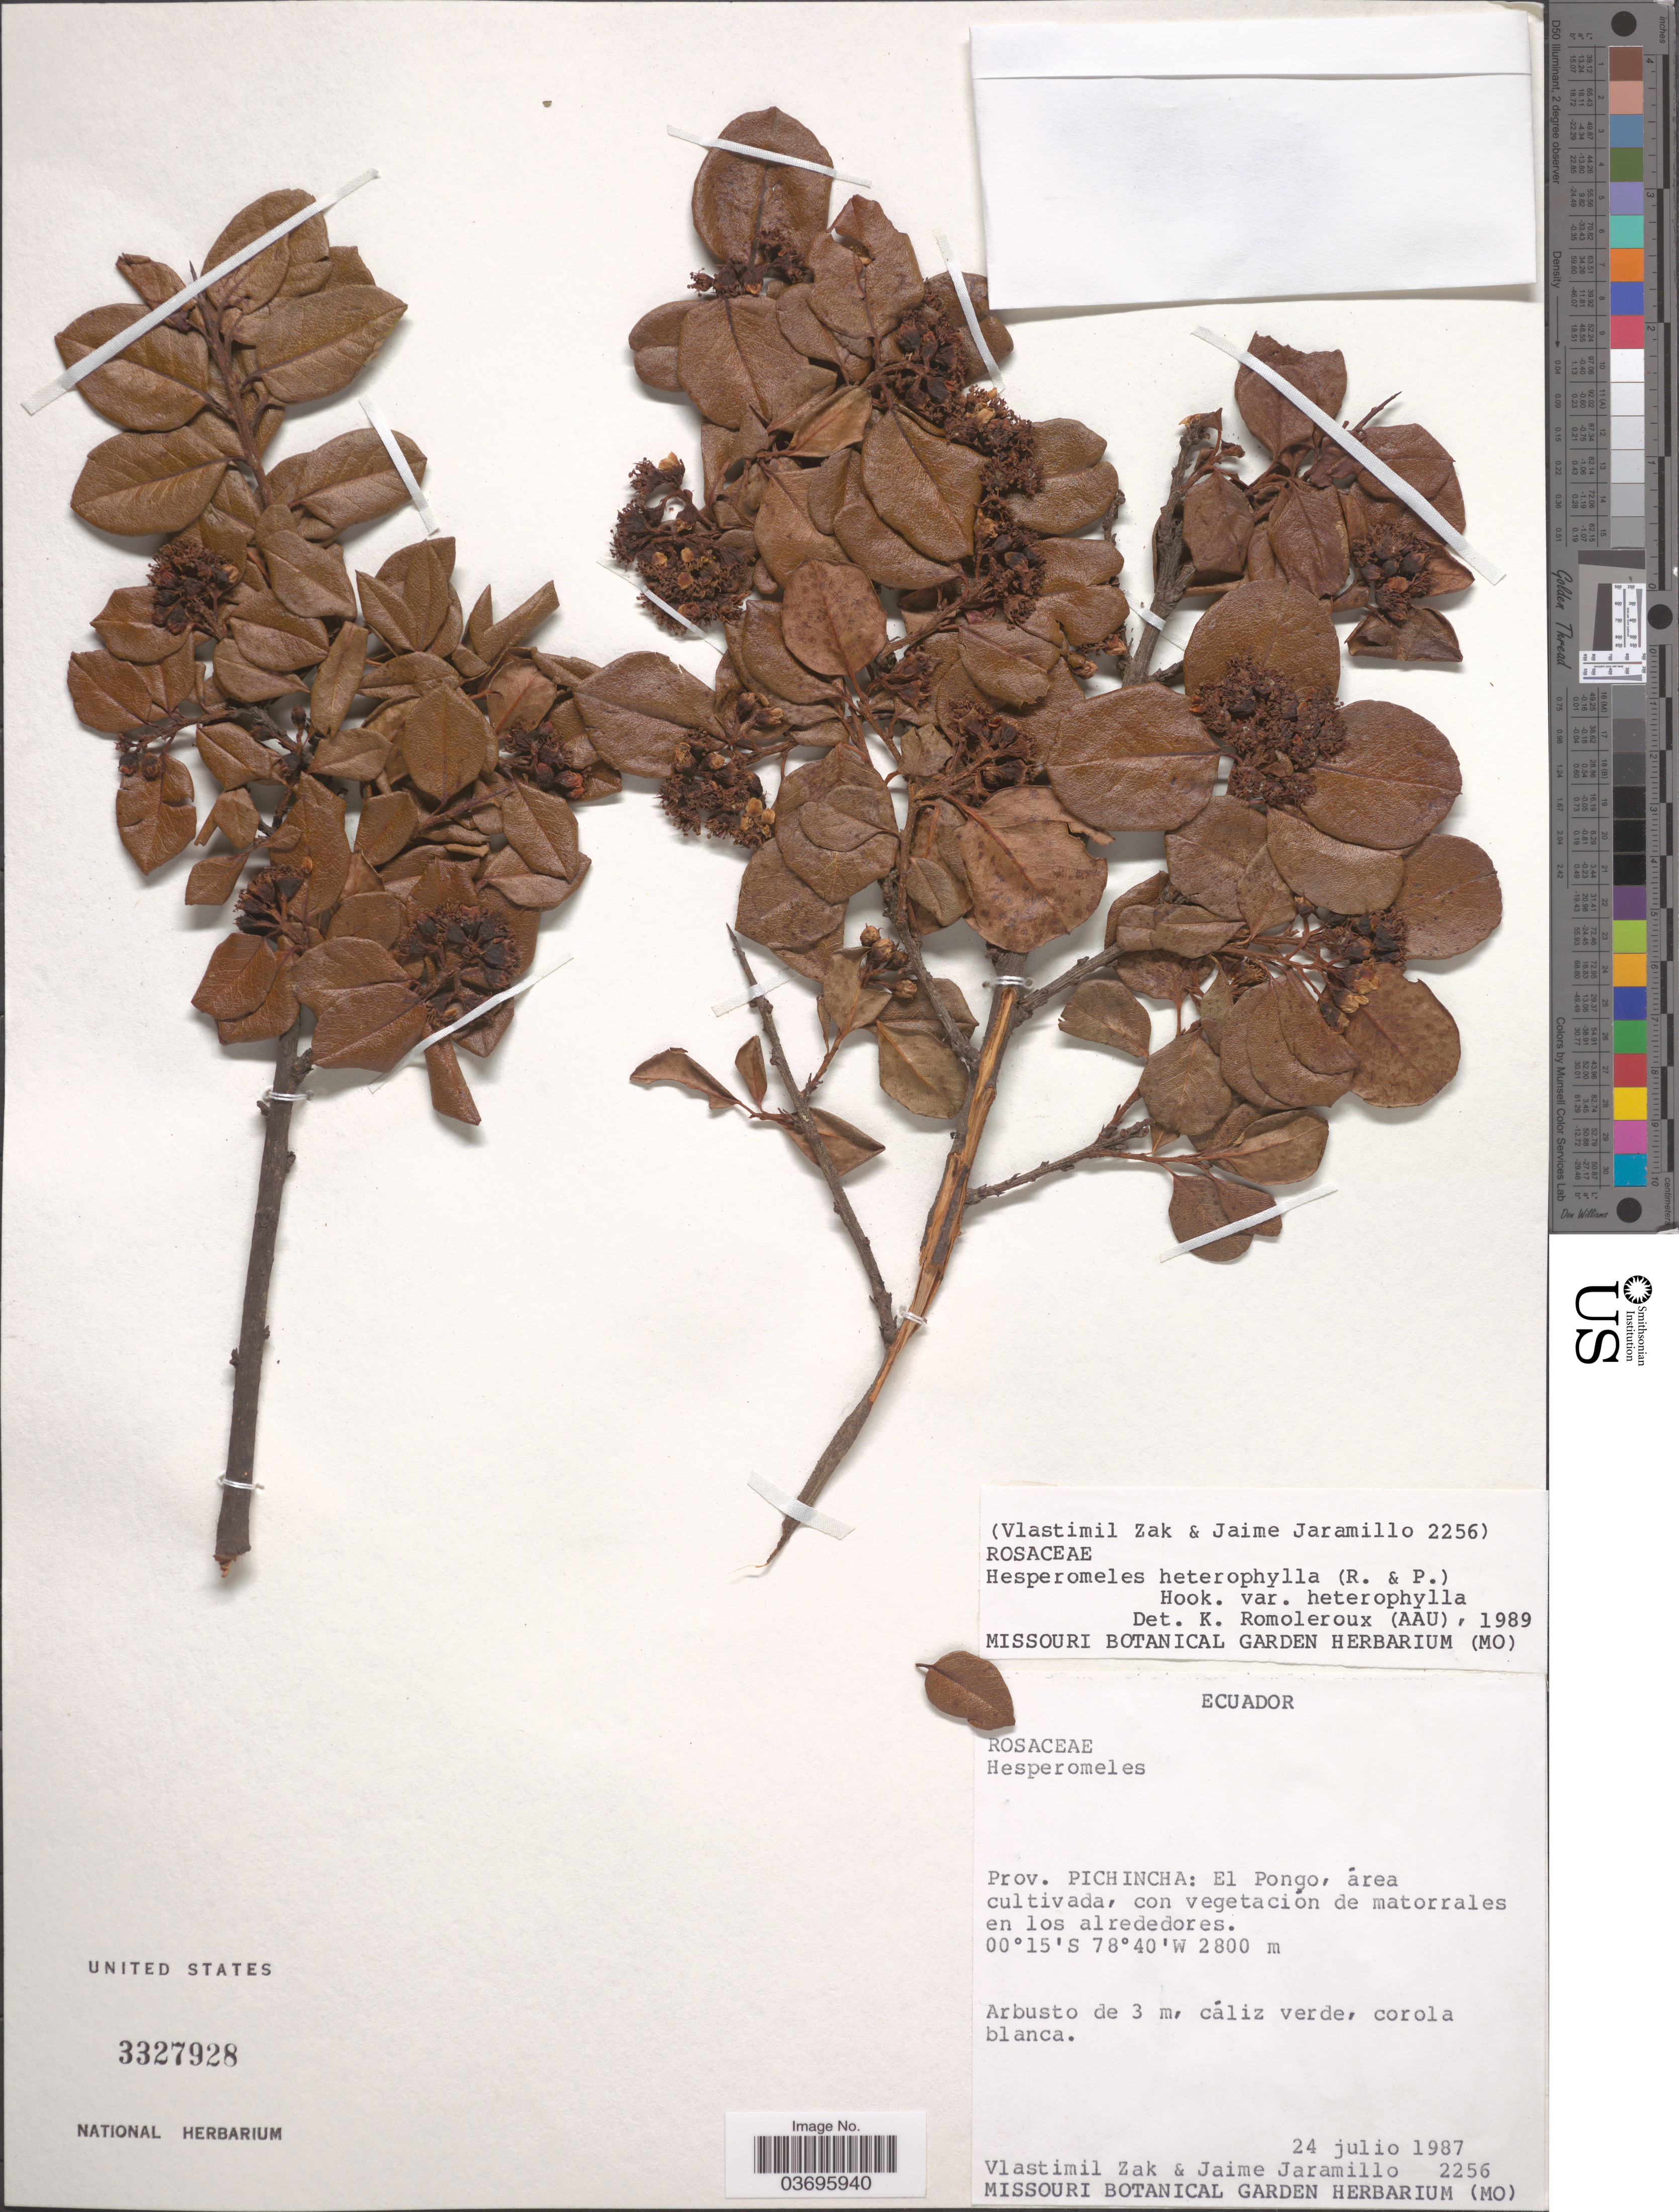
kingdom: Plantae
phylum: Tracheophyta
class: Magnoliopsida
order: Rosales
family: Rosaceae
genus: Hesperomeles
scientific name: Hesperomeles heterophylla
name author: (Ruiz & Pav.) Hook.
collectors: V. Zak & J. Jaramillo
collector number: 2256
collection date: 1987-07-24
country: Ecuador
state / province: Pichincha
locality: El Pongo.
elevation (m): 2800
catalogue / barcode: US 3327928